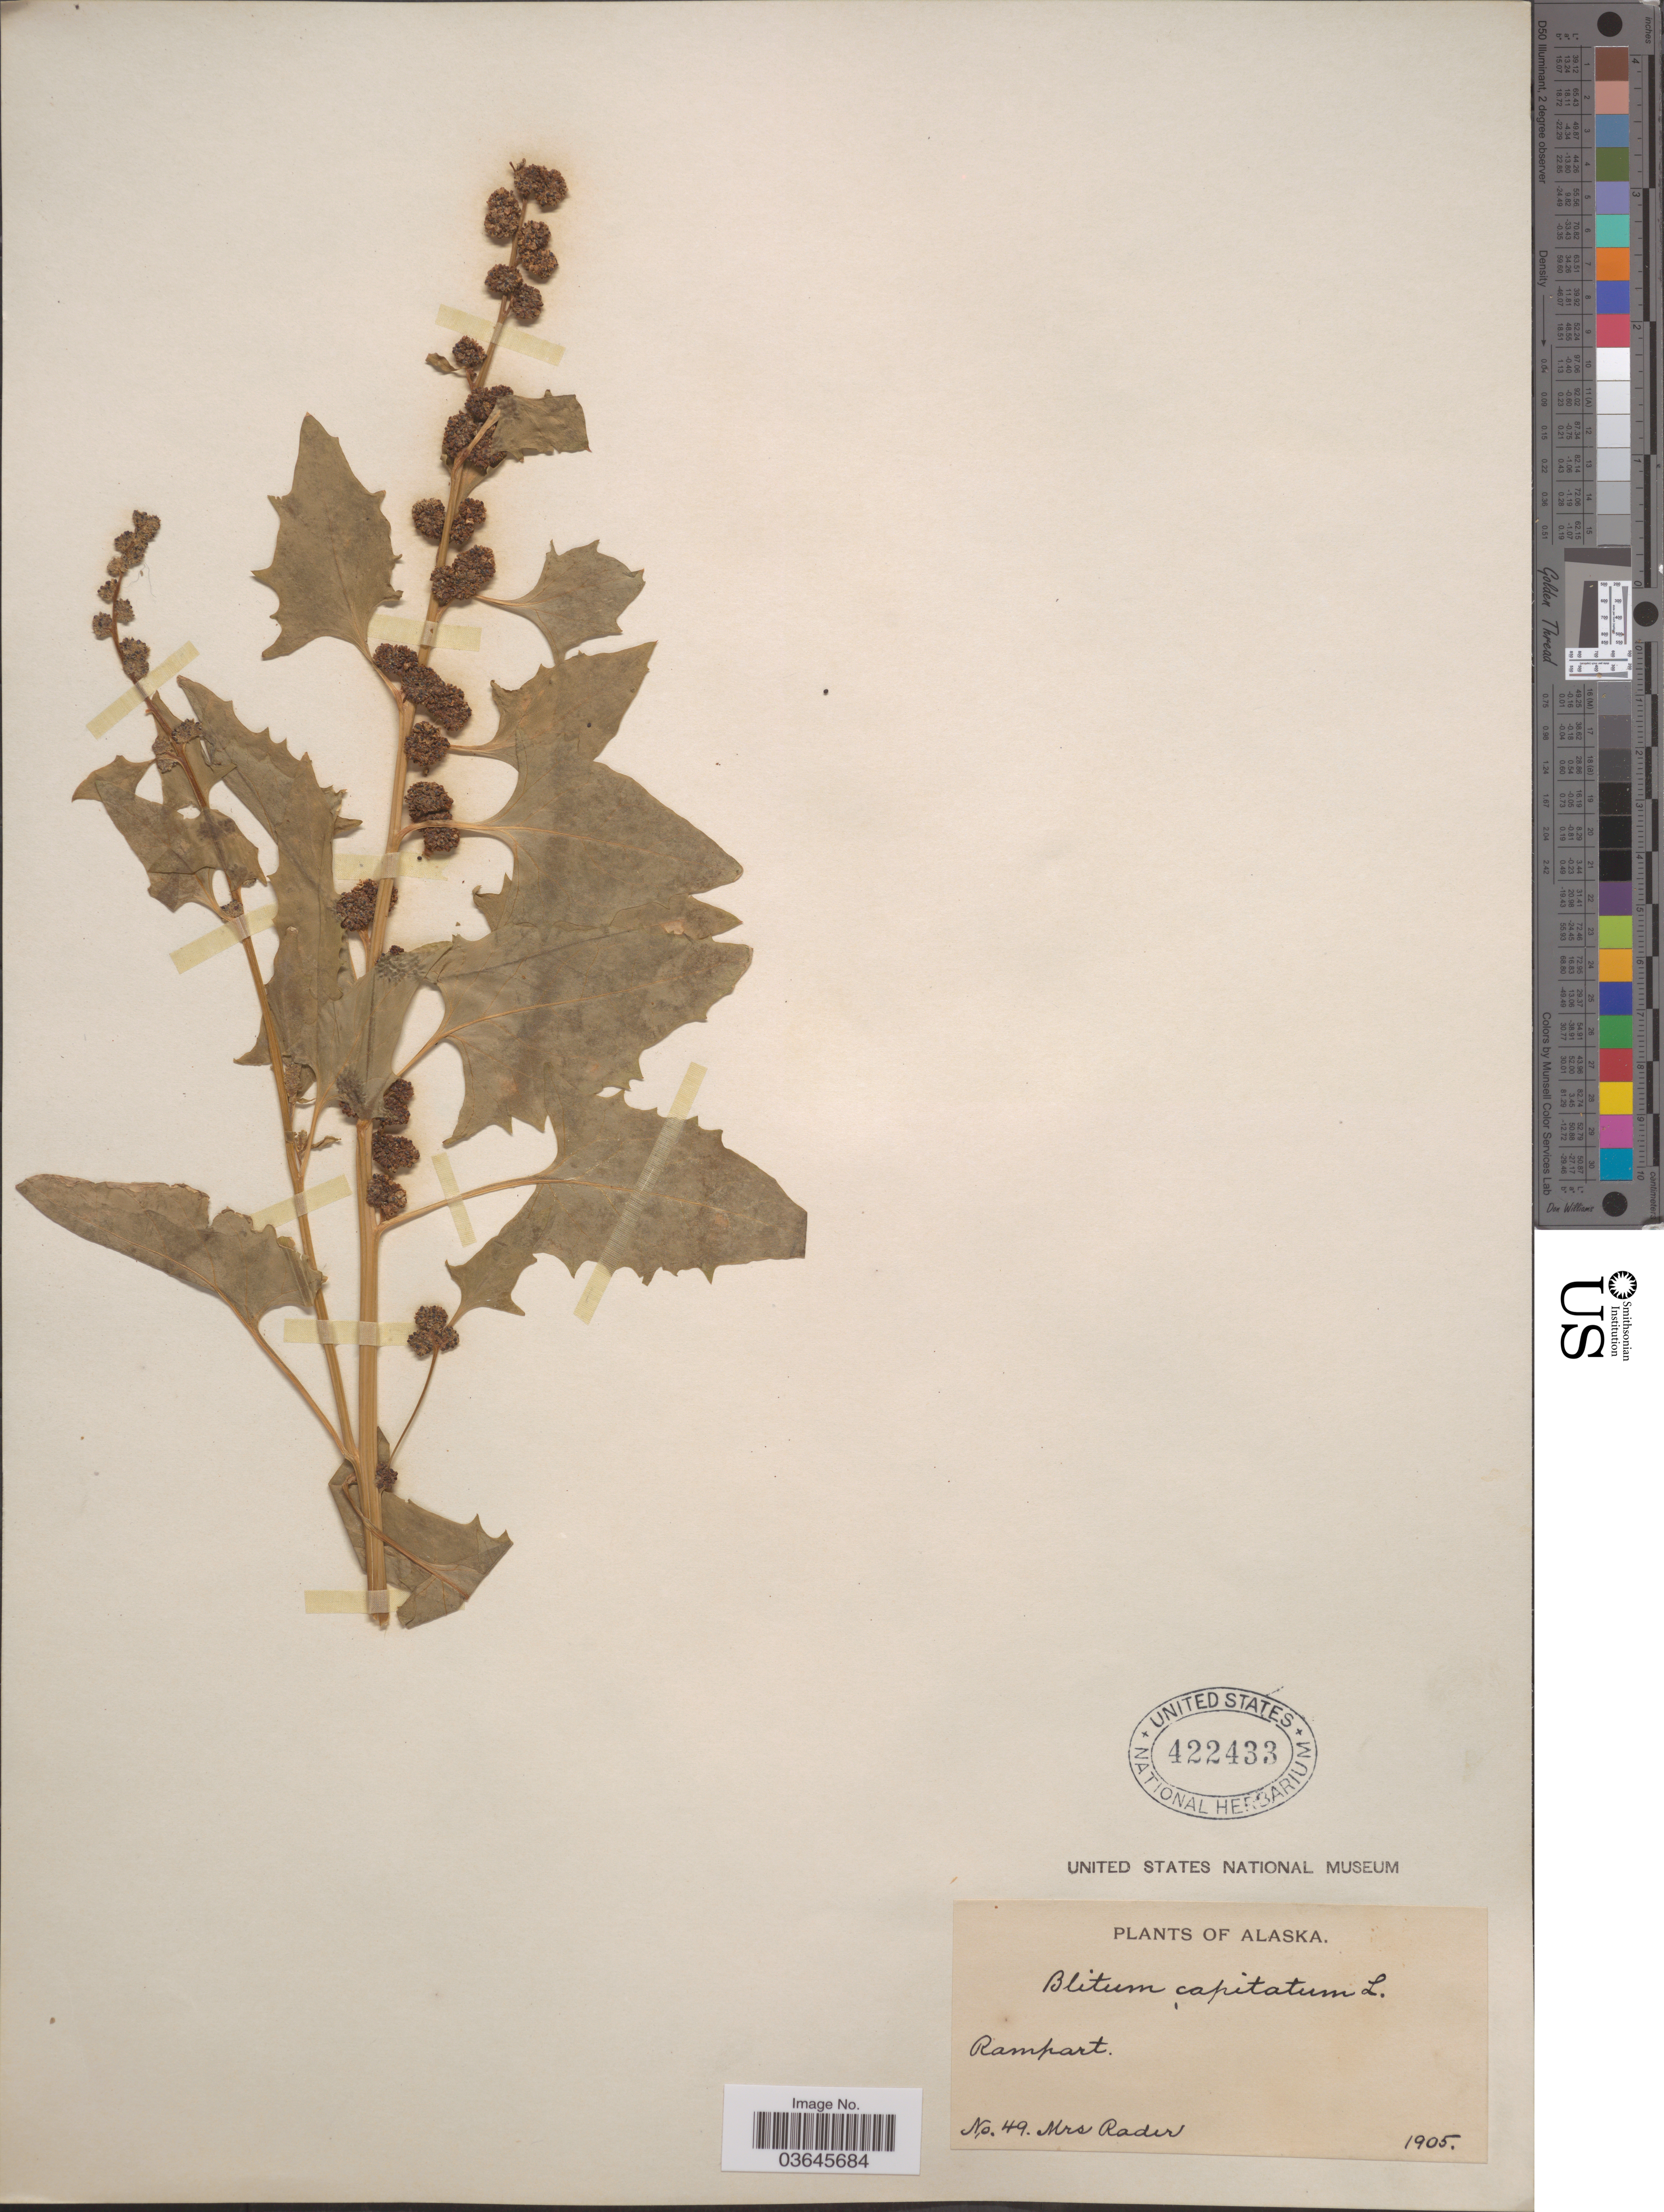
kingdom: Plantae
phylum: Tracheophyta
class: Magnoliopsida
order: Caryophyllales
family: Amaranthaceae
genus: Blitum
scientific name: Blitum capitatum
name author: L.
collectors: Mrs. Rader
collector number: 49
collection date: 1905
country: United States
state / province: Alaska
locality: Rampart.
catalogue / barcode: US 422433